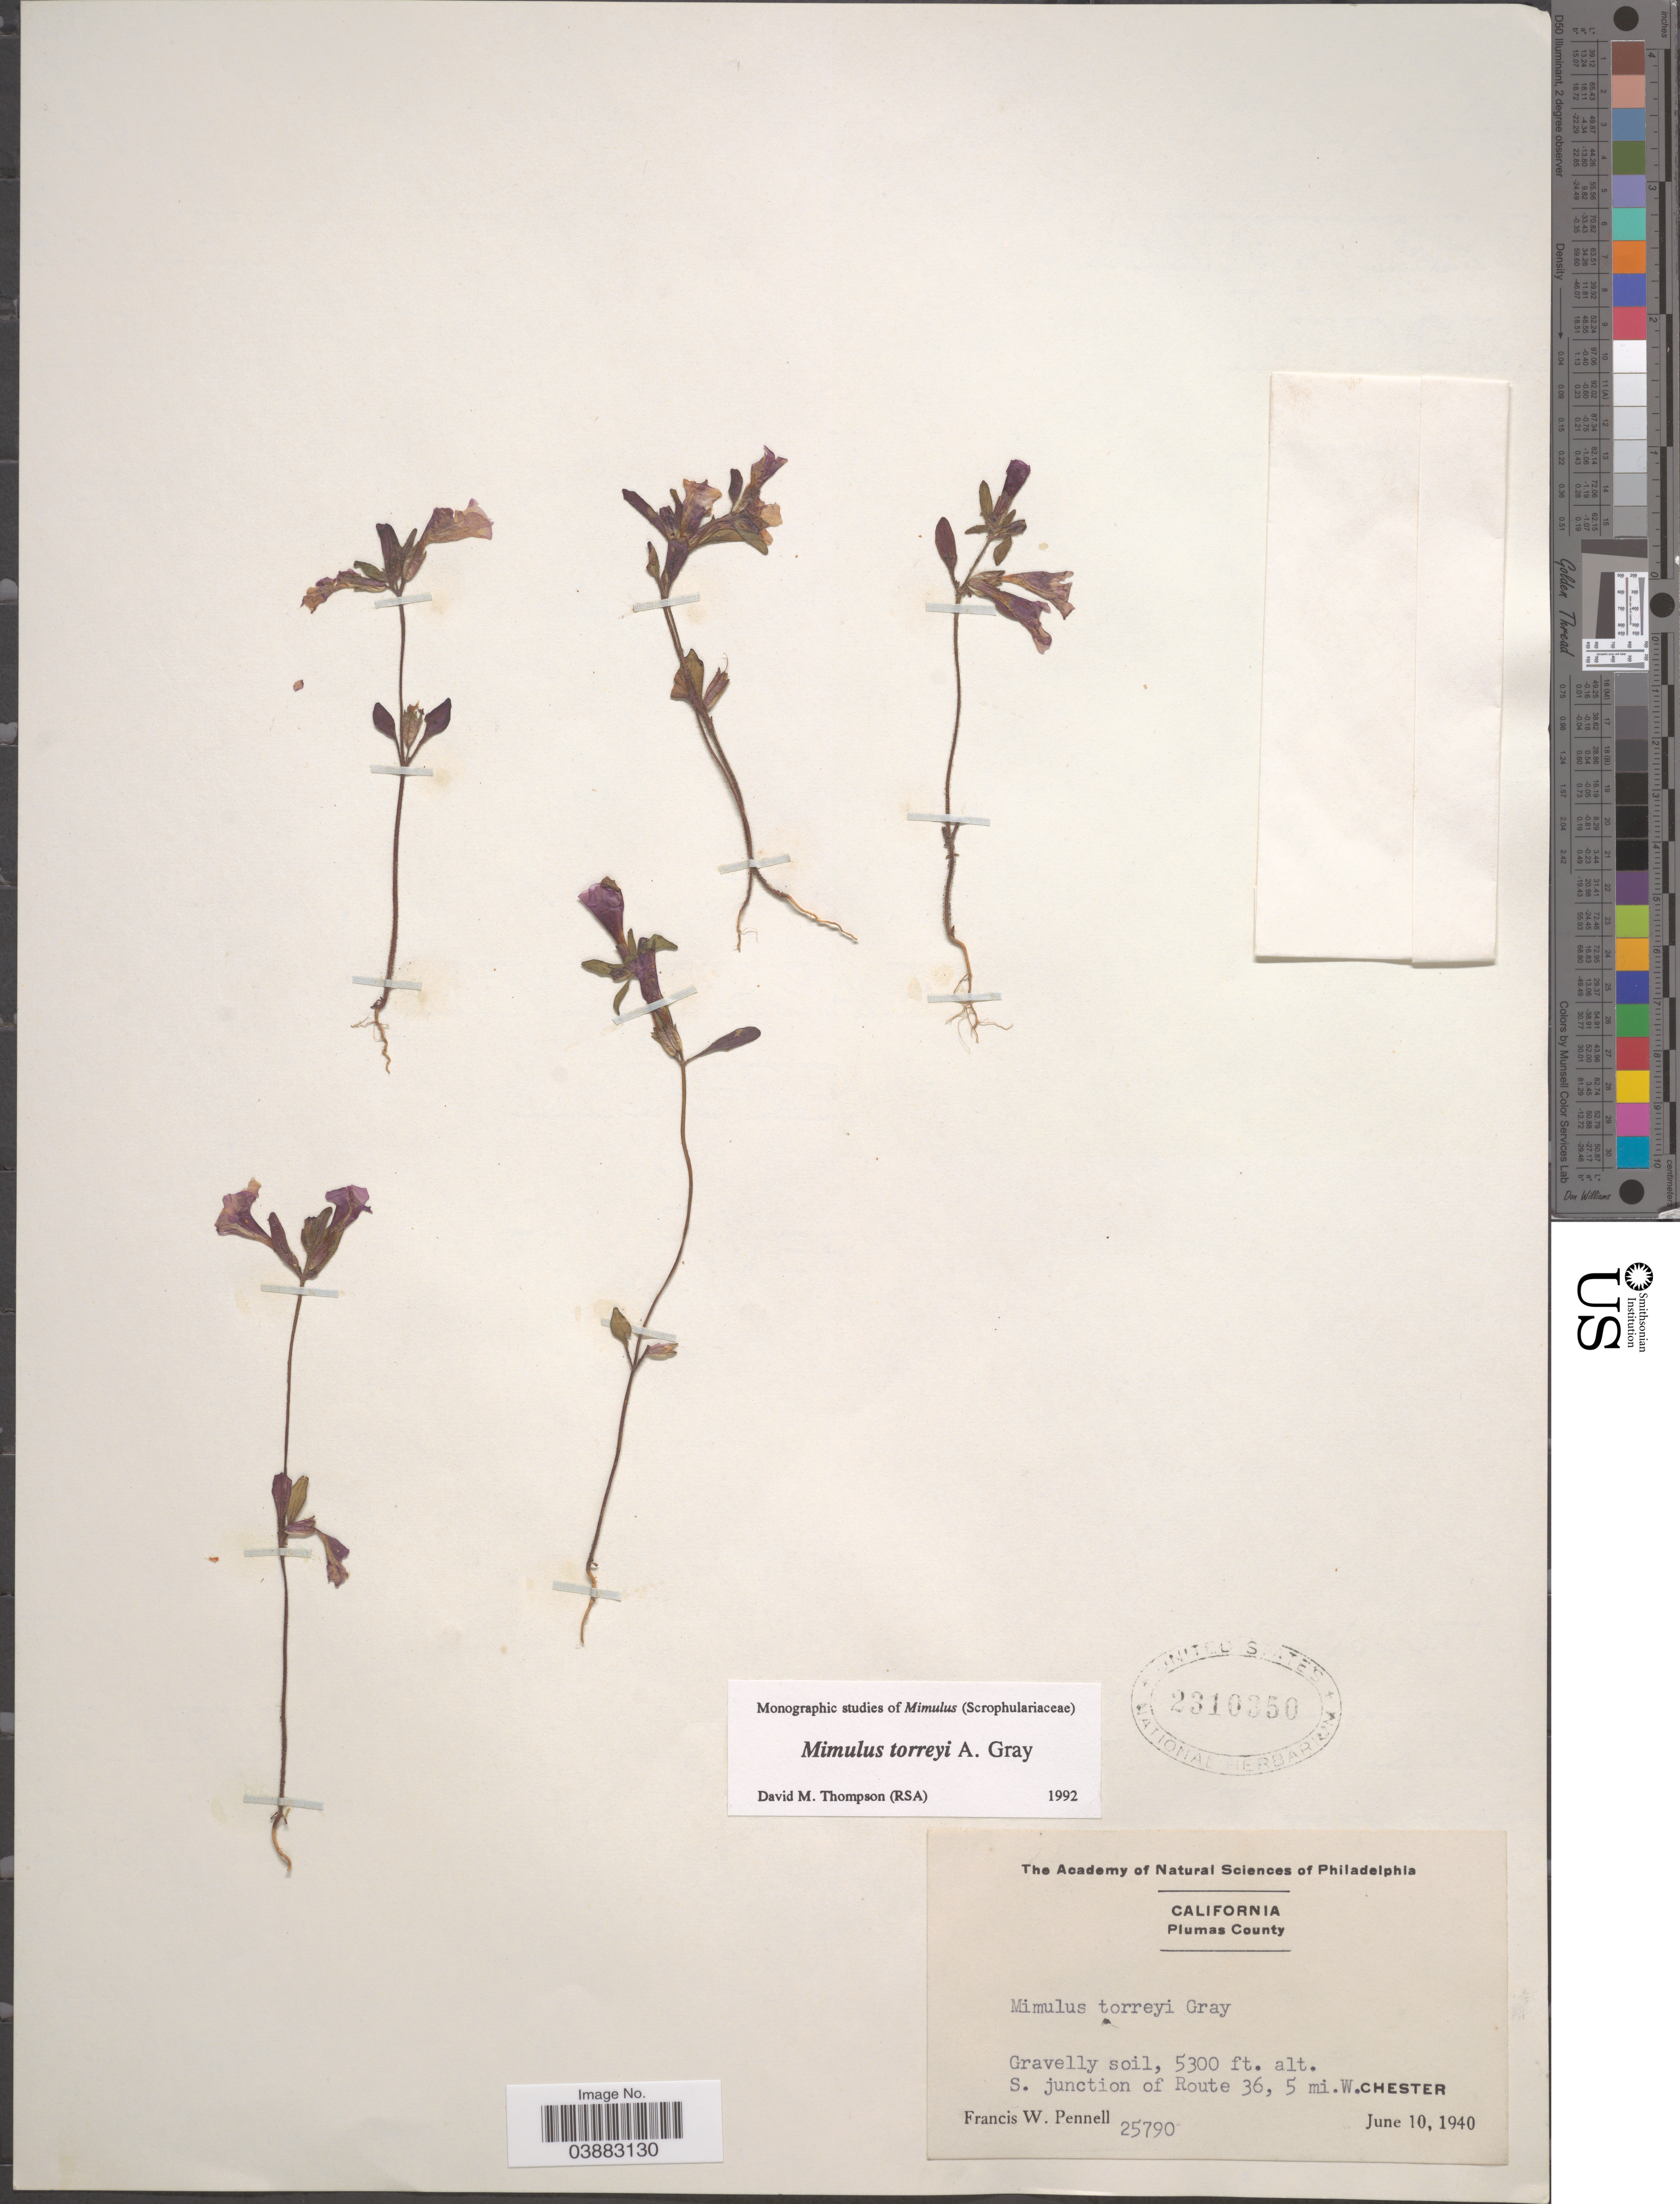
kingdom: Plantae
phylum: Tracheophyta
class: Magnoliopsida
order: Lamiales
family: Phrymaceae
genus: Mimulus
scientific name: Mimulus torreyi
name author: A. Gray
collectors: F. W. Pennell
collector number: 25790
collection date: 1940-06-10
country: United States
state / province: California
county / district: Plumas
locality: Plumas county. S. junction of Route 36, 5 mi. W. Chester.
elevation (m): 1615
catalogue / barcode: US 2310350